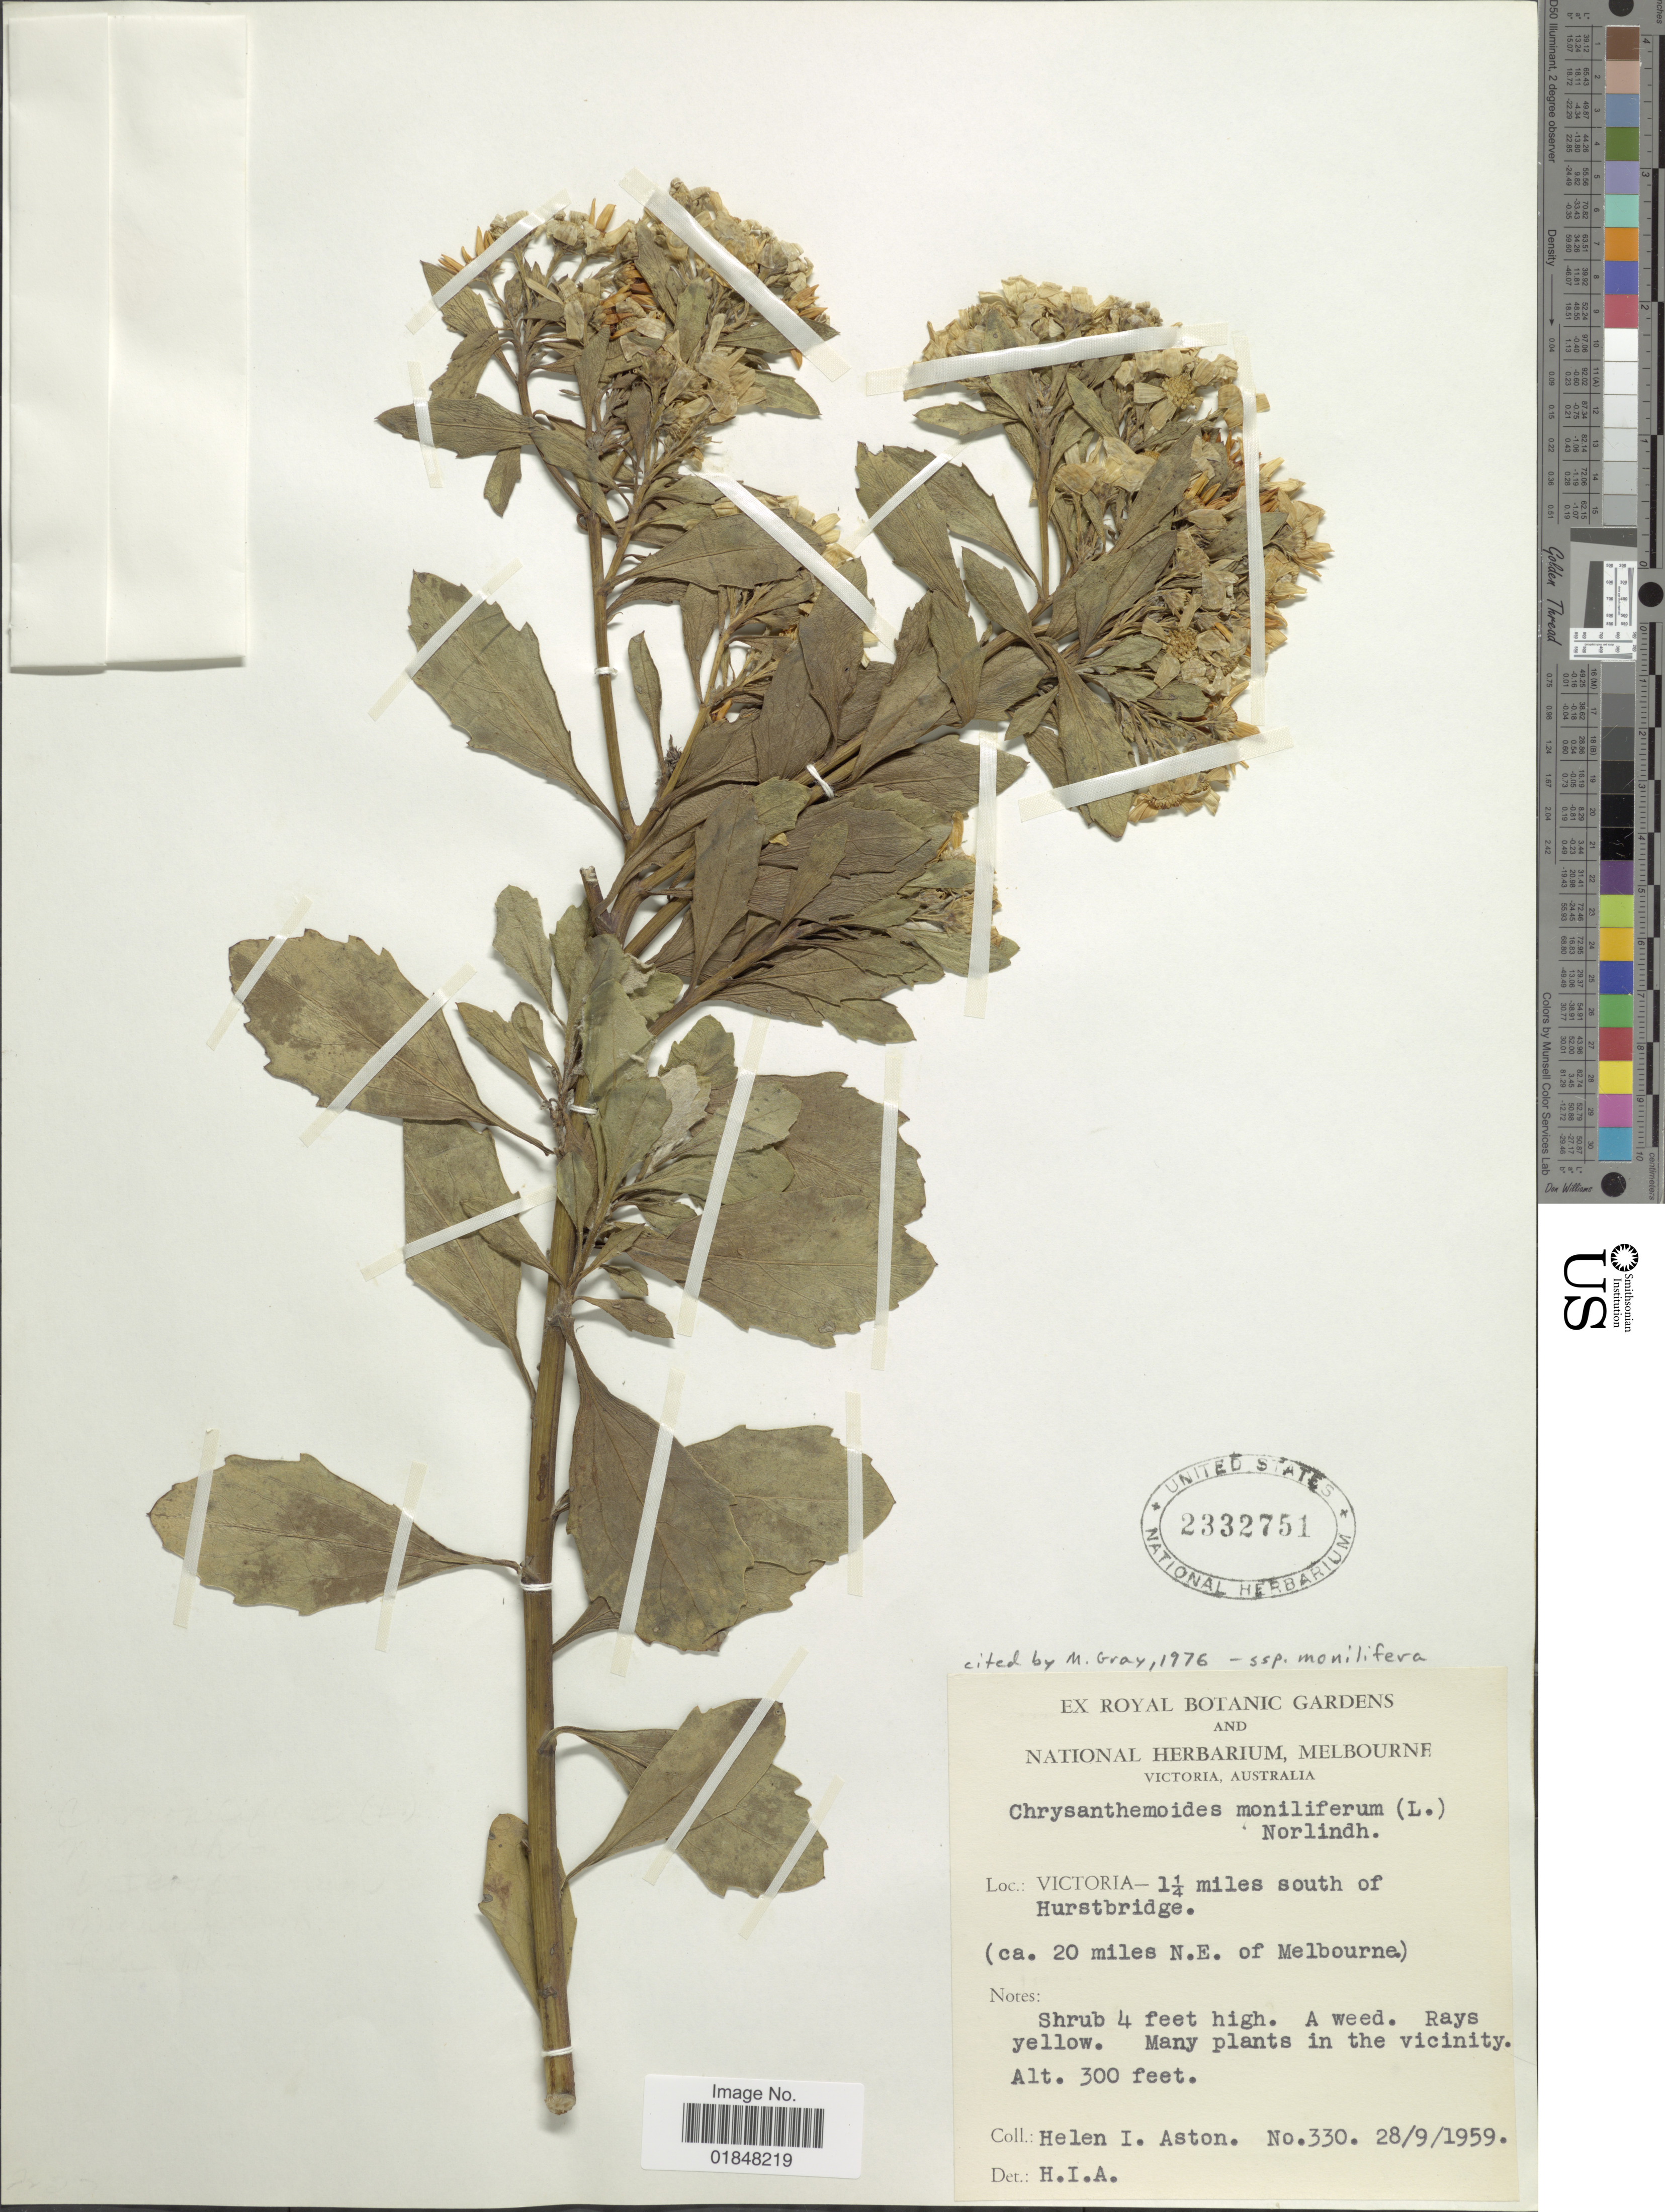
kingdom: Plantae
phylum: Tracheophyta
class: Magnoliopsida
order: Asterales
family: Asteraceae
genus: Chrysanthemoides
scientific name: Chrysanthemoides monilifera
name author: (L.) Norl.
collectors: H. I. Aston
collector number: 330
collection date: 1959-09-28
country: Australia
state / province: Victoria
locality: Victoria - 1 ¼ miles south of Hurstbridge (ca. 20 miles N.E. of Melbourne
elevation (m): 91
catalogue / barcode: US 2332751